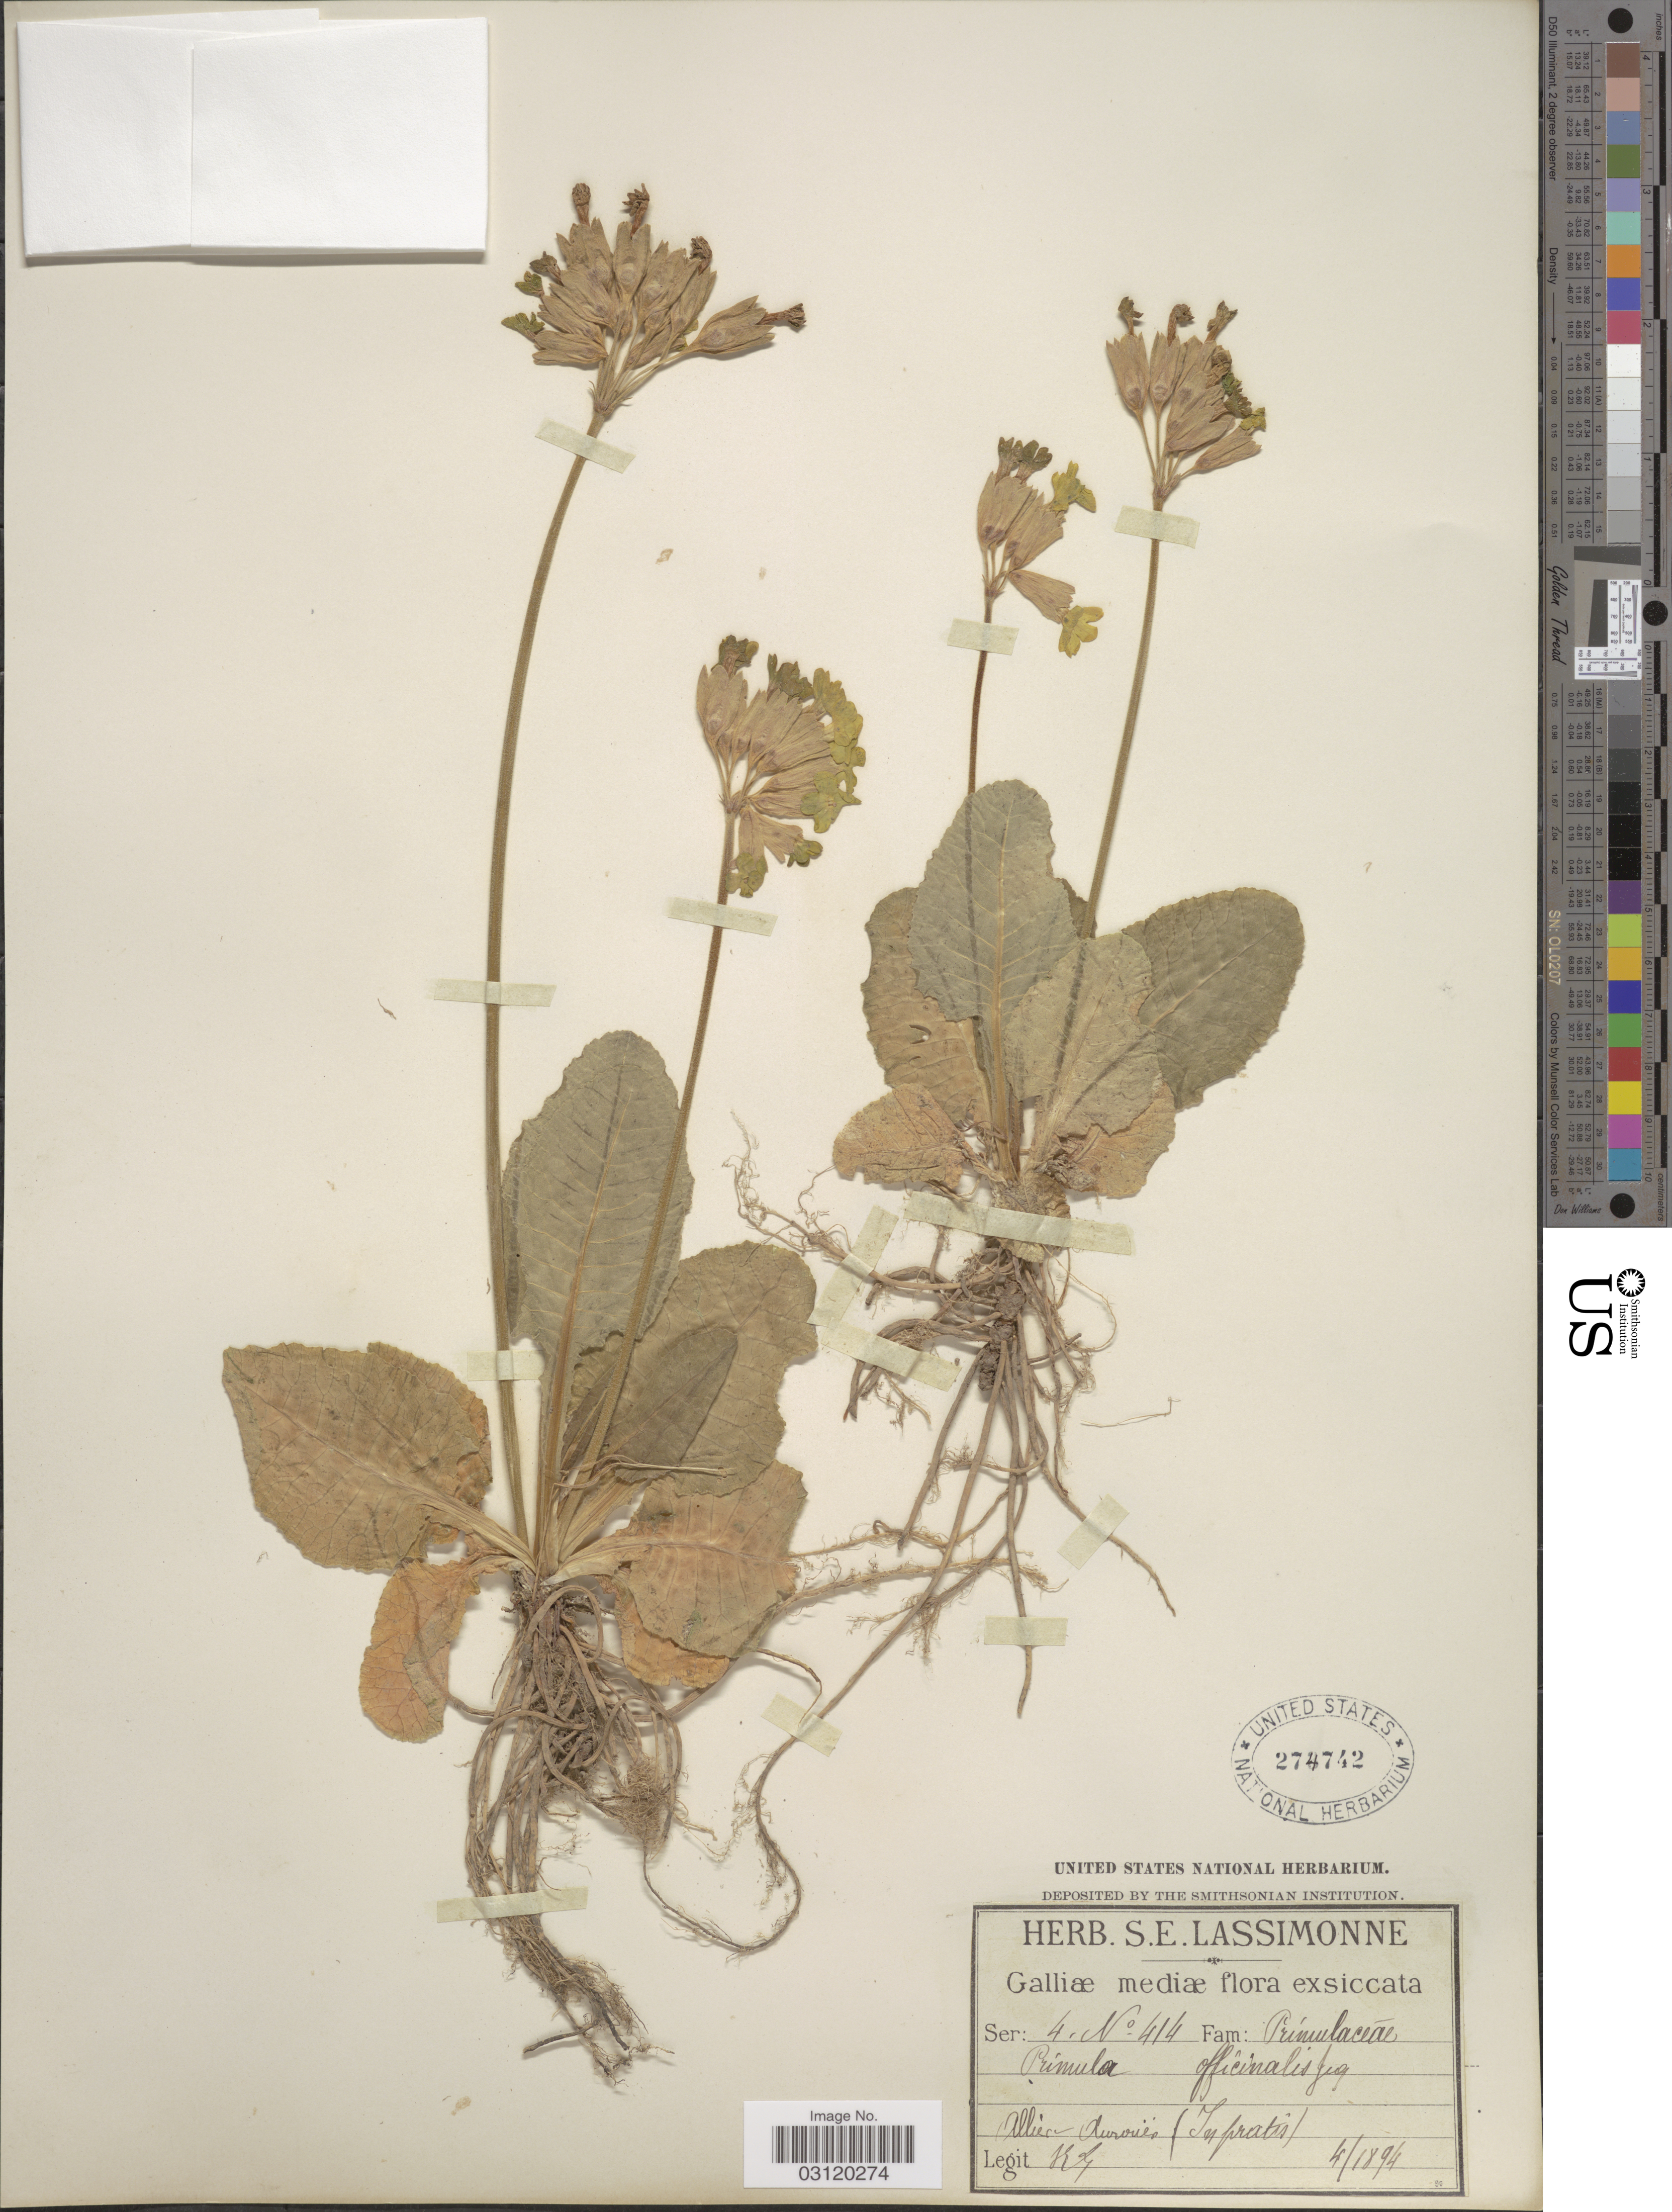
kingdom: Plantae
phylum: Tracheophyta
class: Magnoliopsida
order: Ericales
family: Primulaceae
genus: Primula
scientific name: Primula officinalis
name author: (L.) Hill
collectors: S. Lassimonne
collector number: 414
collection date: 1894-04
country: France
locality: Allier Aurouer (In pratis).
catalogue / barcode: US 274742